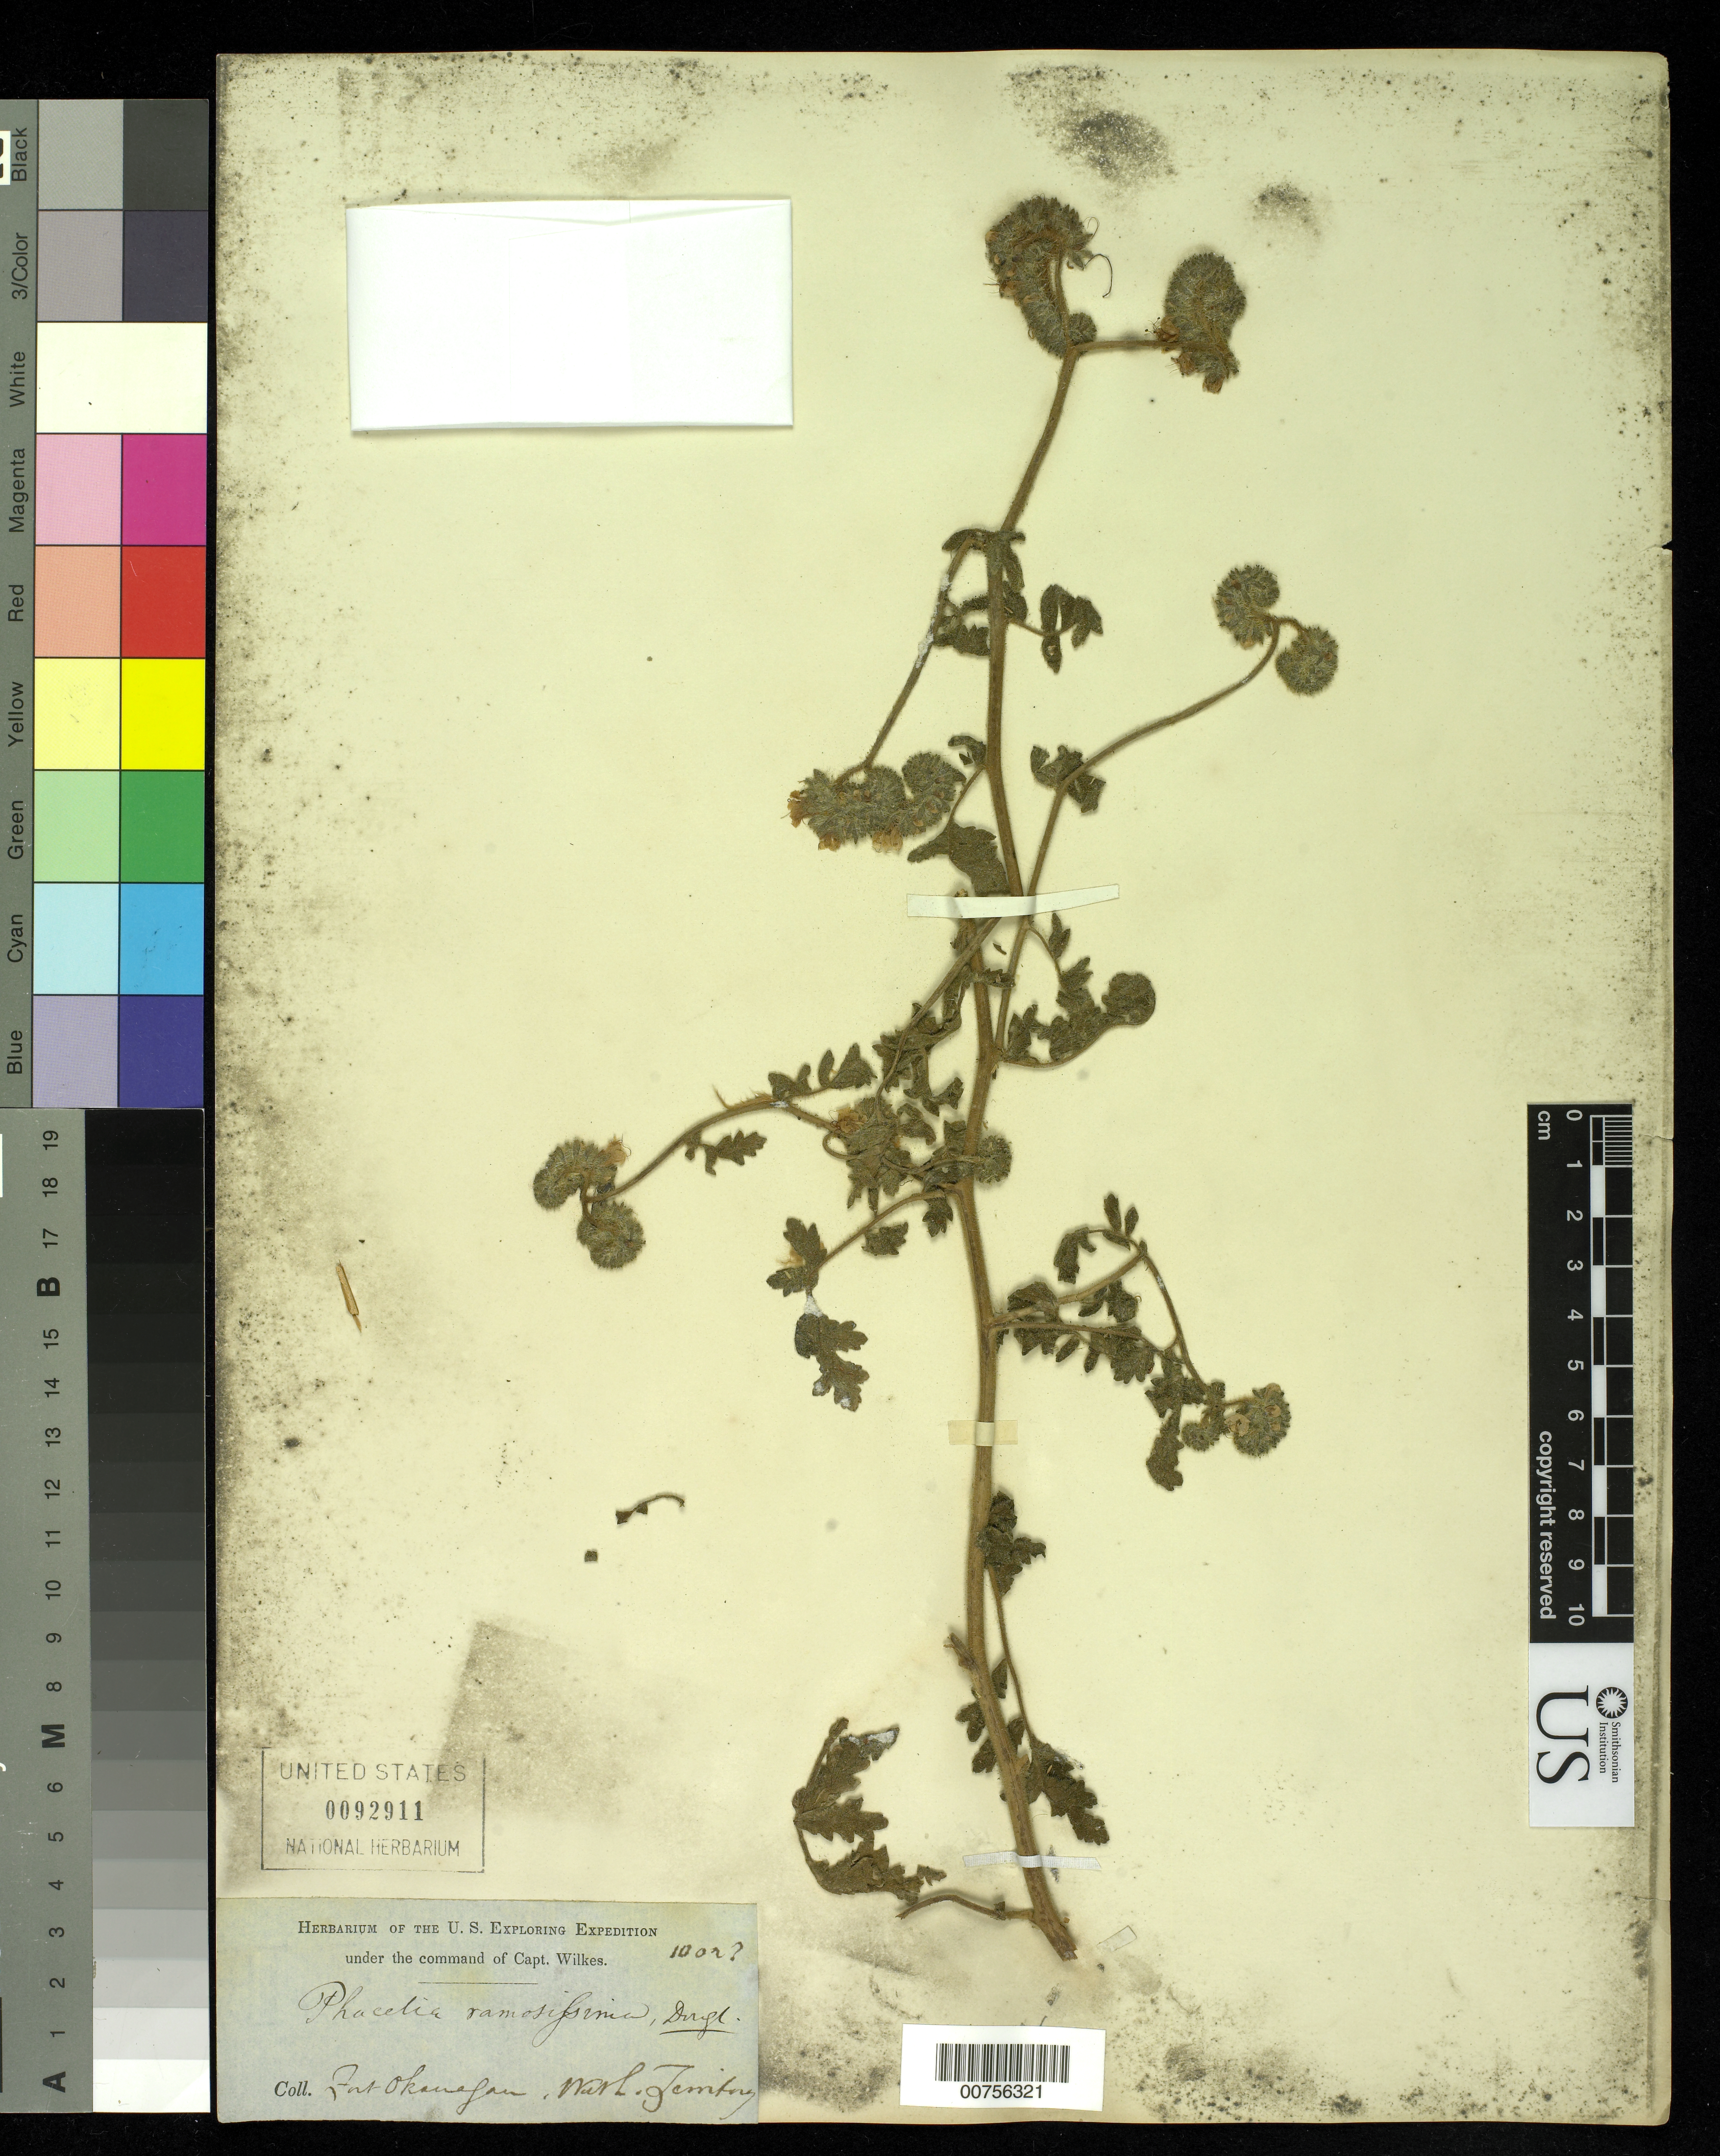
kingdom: Plantae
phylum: Tracheophyta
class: Magnoliopsida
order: Boraginales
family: Hydrophyllaceae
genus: Phacelia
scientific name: Phacelia ramosissima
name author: Douglas ex Lehm.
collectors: Wilkes Explor. Exped.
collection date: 1838/1842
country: United States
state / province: Washington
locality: Fort Okanogan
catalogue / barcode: US 92911